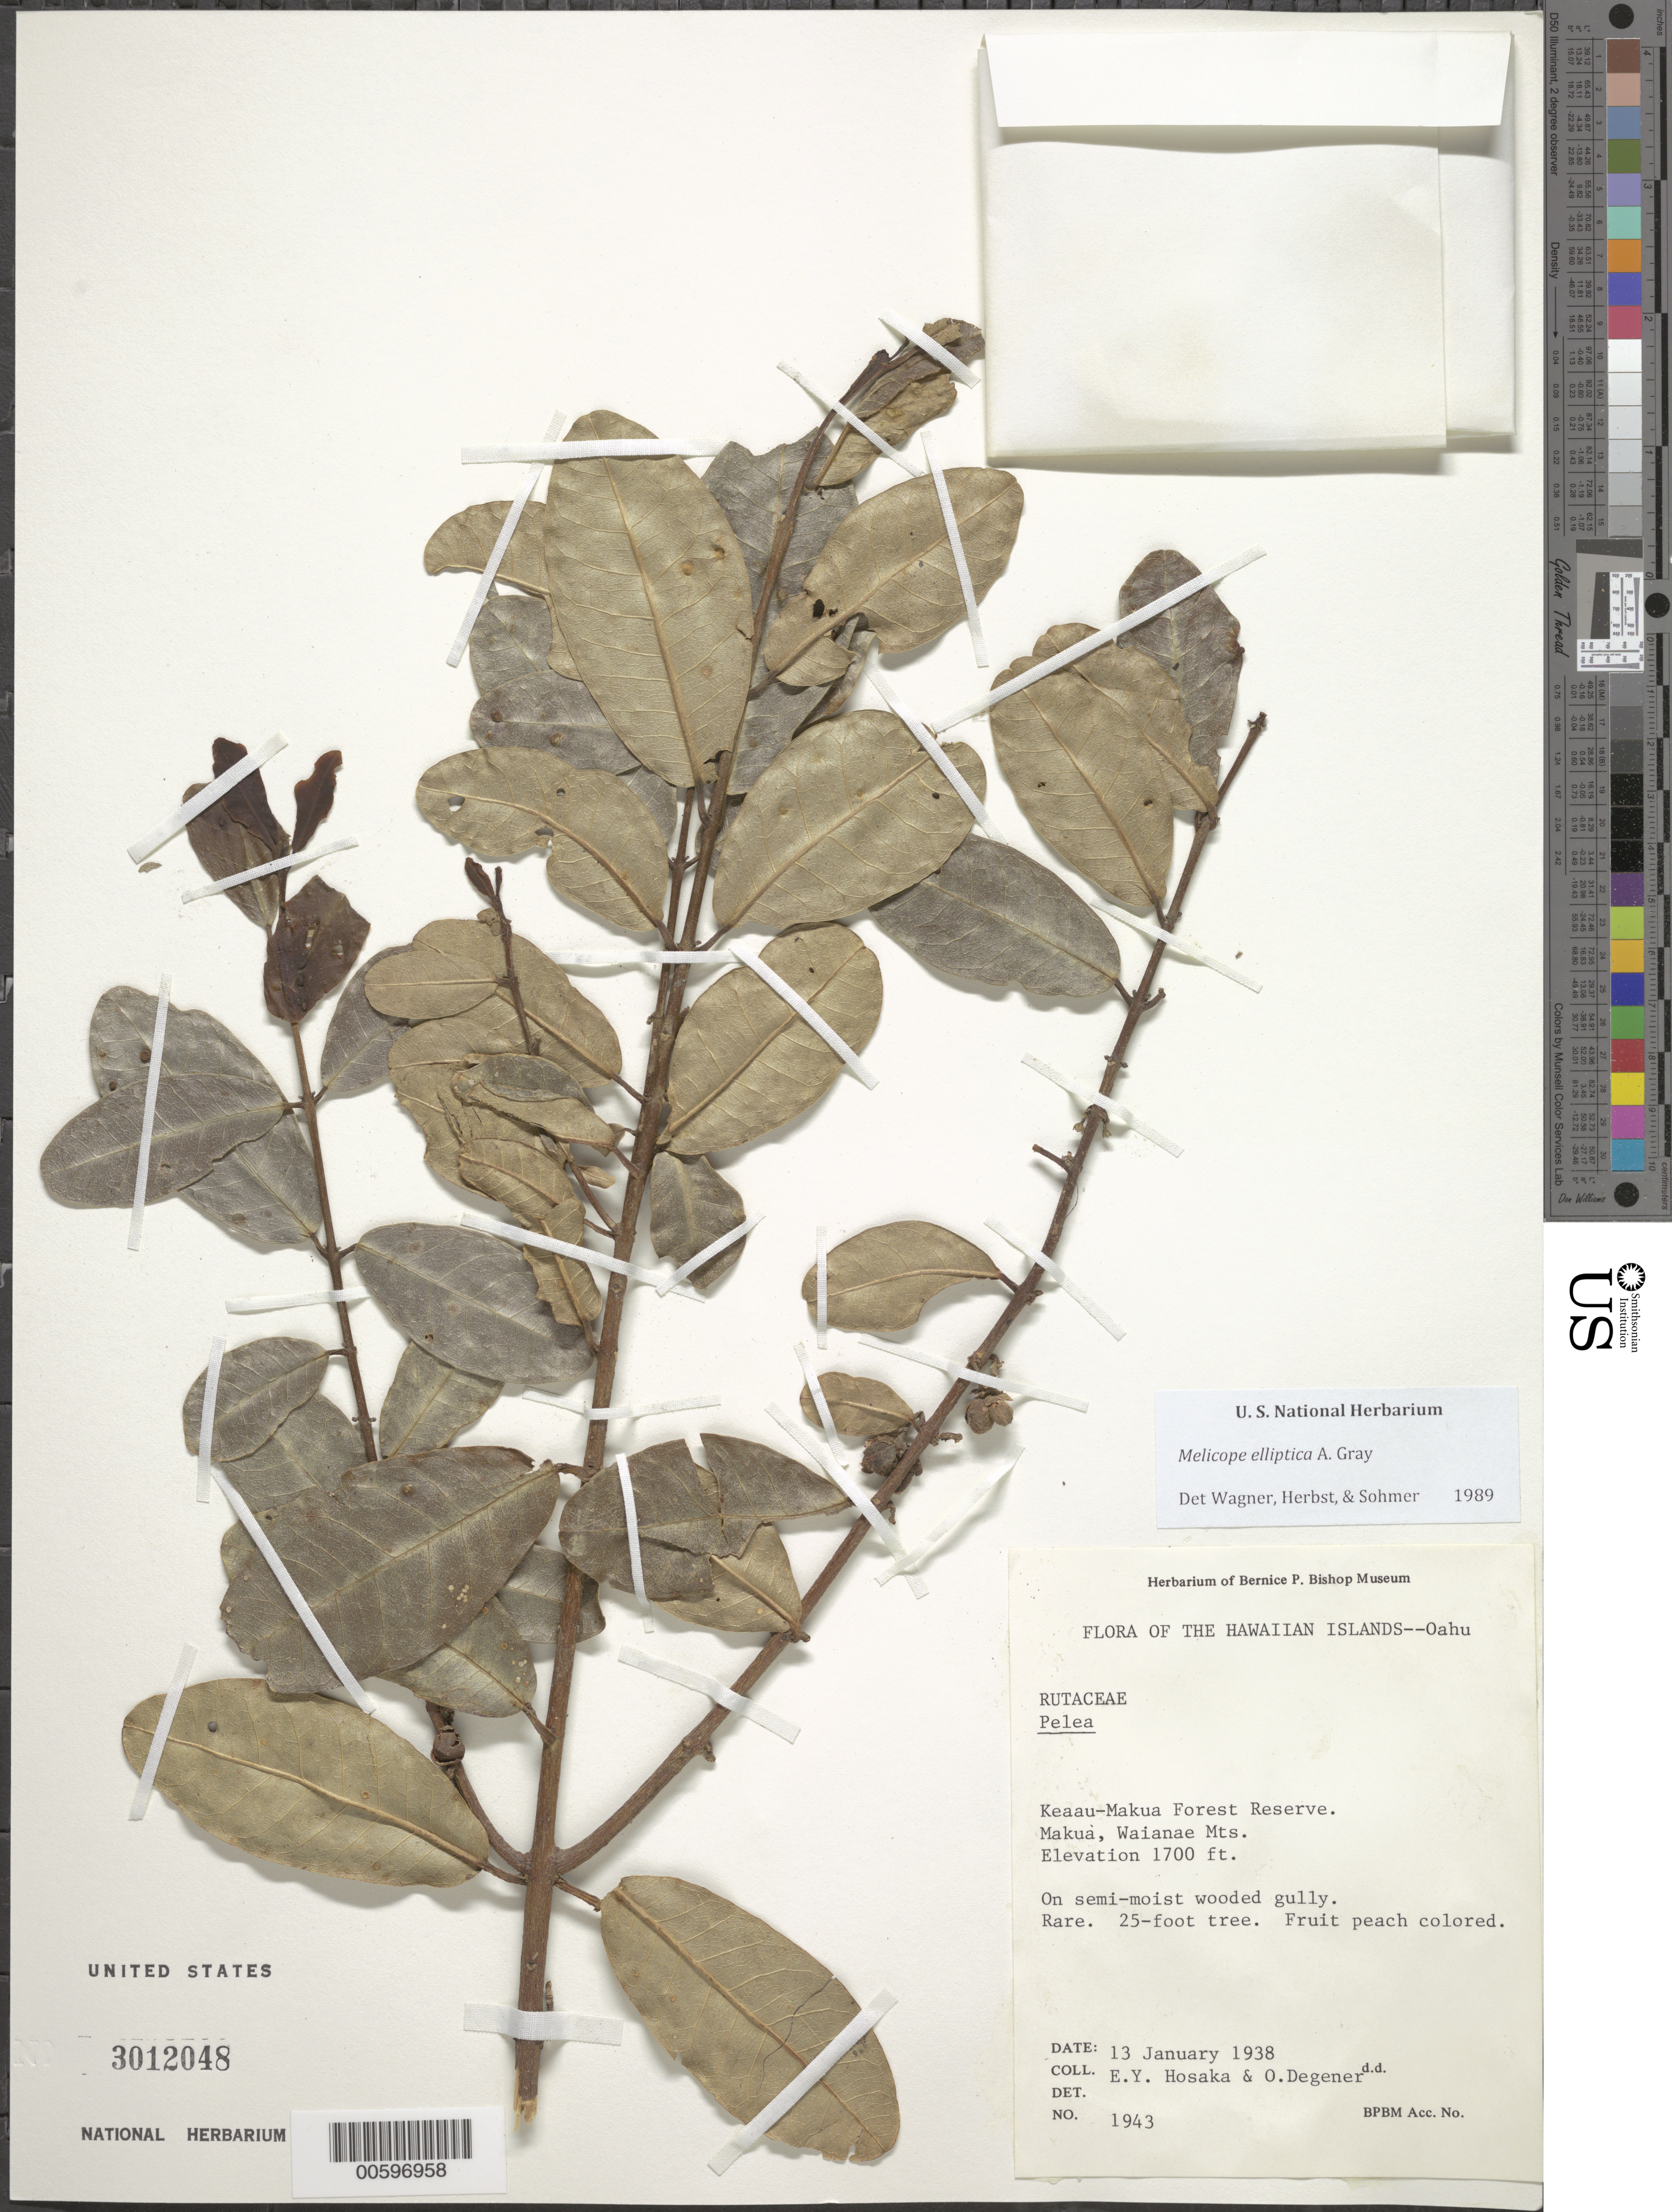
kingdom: Plantae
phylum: Tracheophyta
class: Magnoliopsida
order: Sapindales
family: Rutaceae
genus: Melicope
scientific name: Melicope elliptica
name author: A. Gray in Wilkes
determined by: Herbst, D. R.; Sohmer, S. H.; Wagner, W. L.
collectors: E. Y. Hosaka & O. Degener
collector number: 1943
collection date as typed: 13 Jan 1938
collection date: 1938-01-13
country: United States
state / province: Hawaii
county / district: Honolulu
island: Oahu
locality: Keaau-Makua For Res, Makua, Waianae Mts.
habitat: Semi-moist wooded gully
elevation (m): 518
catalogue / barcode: US 3012048